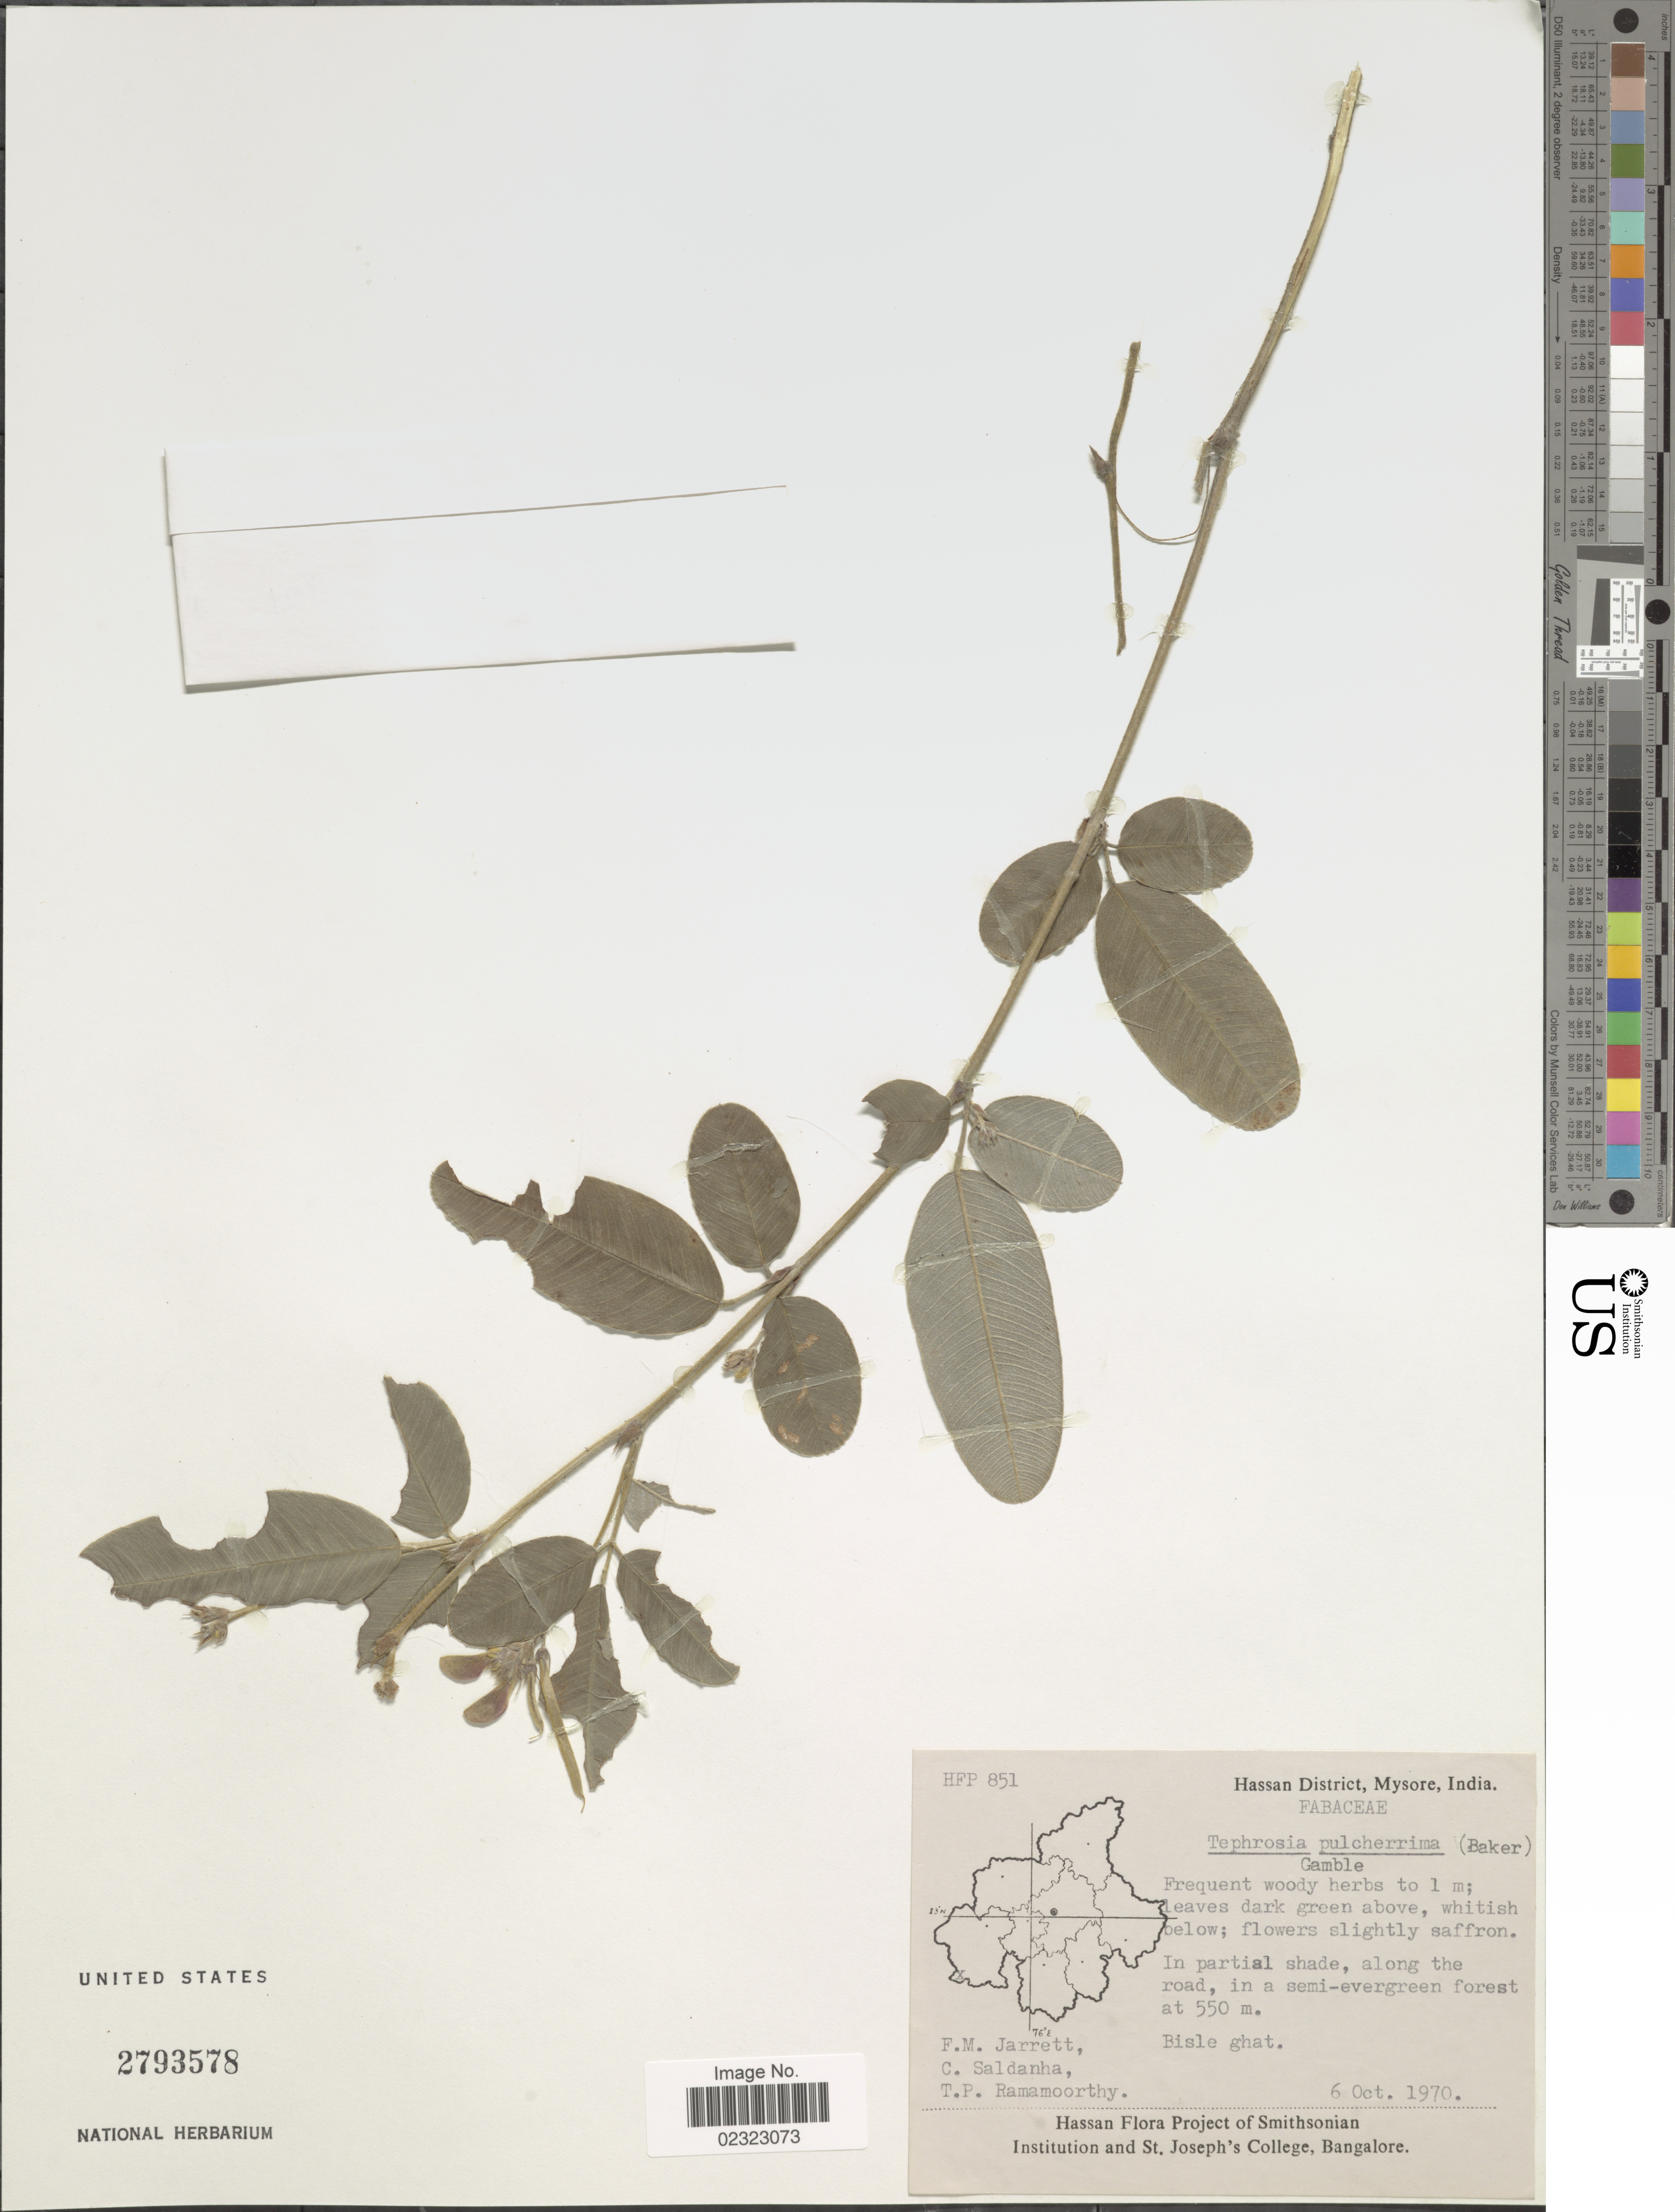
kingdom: Plantae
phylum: Tracheophyta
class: Magnoliopsida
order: Fabales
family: Fabaceae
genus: Tephrosia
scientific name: Tephrosia pulcherrima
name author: (Baker) Wight & Gamble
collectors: F. M. Jarrett & C. Saldanha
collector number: HFP 851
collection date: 1970-10-06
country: India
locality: Hassan District, Mysore, Bisle ghat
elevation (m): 550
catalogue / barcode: US 2793578